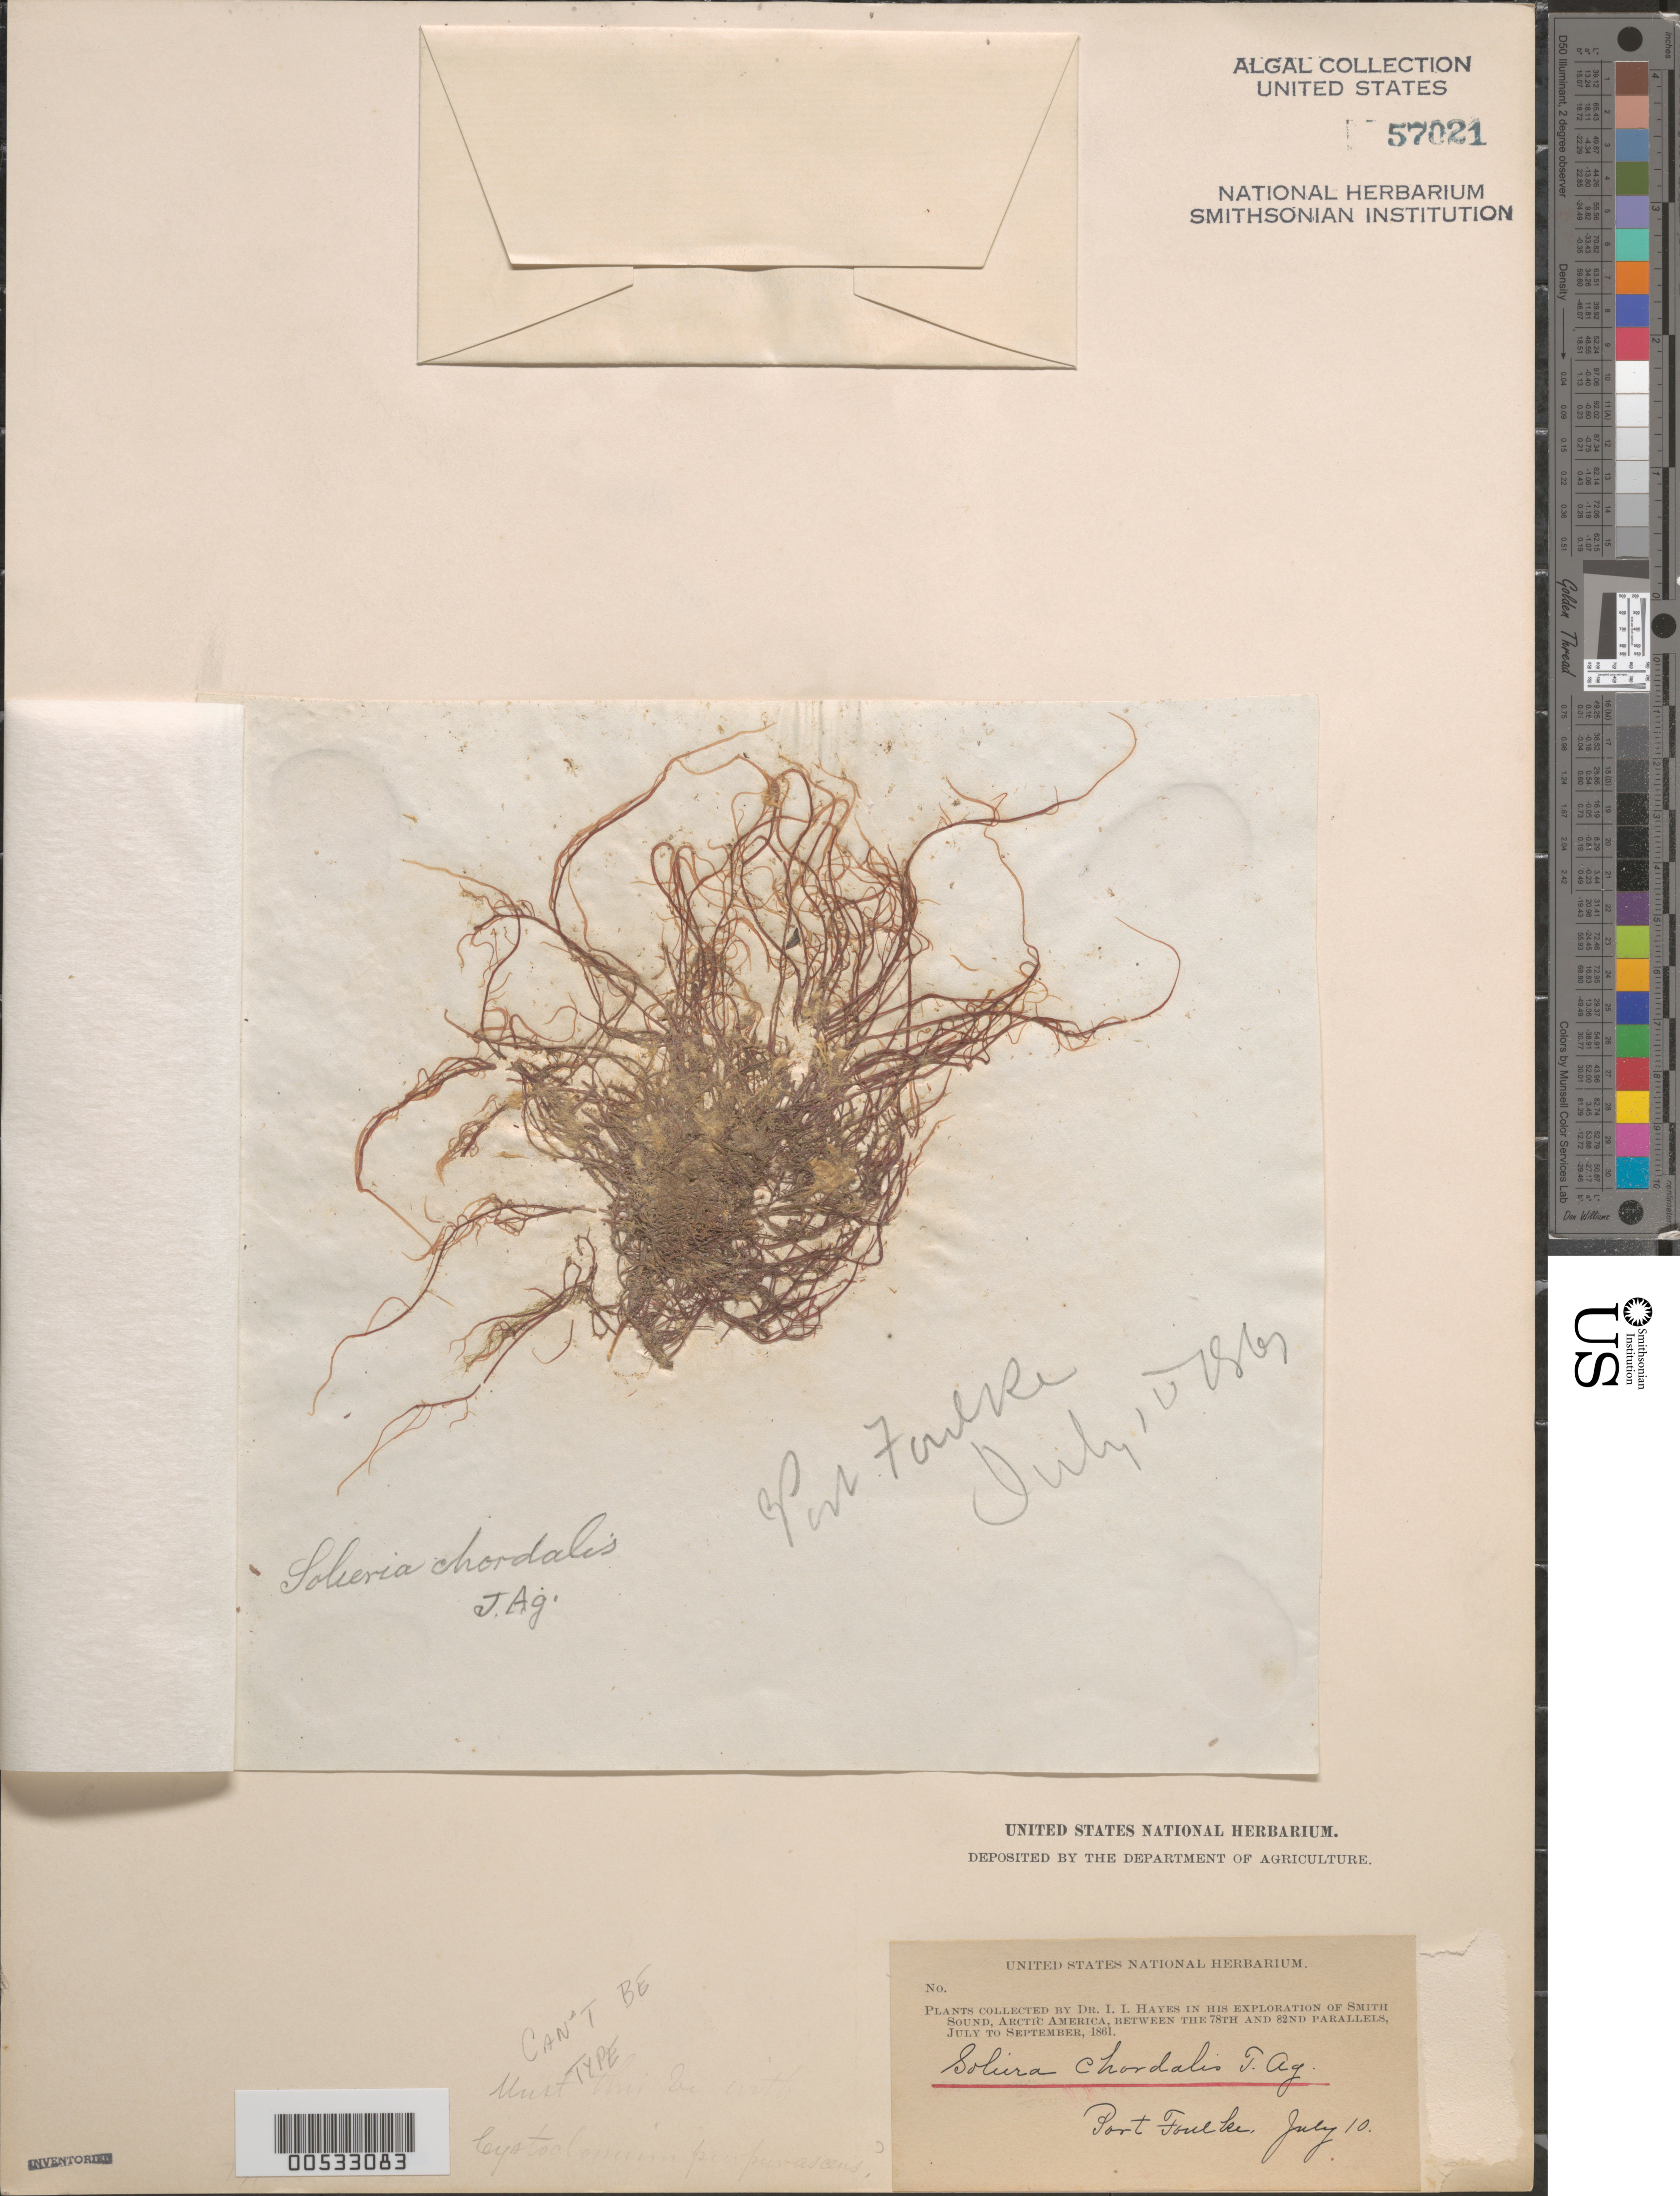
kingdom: Plantae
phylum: Rhodophyta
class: Florideophyceae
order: Gigartinales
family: Solieriaceae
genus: Solieria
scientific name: Solieria chordalis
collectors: I. I. Hayes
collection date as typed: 10 Jul 1861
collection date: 1861-07-10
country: Greenland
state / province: Nordgronland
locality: Port foulke, smith sound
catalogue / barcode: US 57021